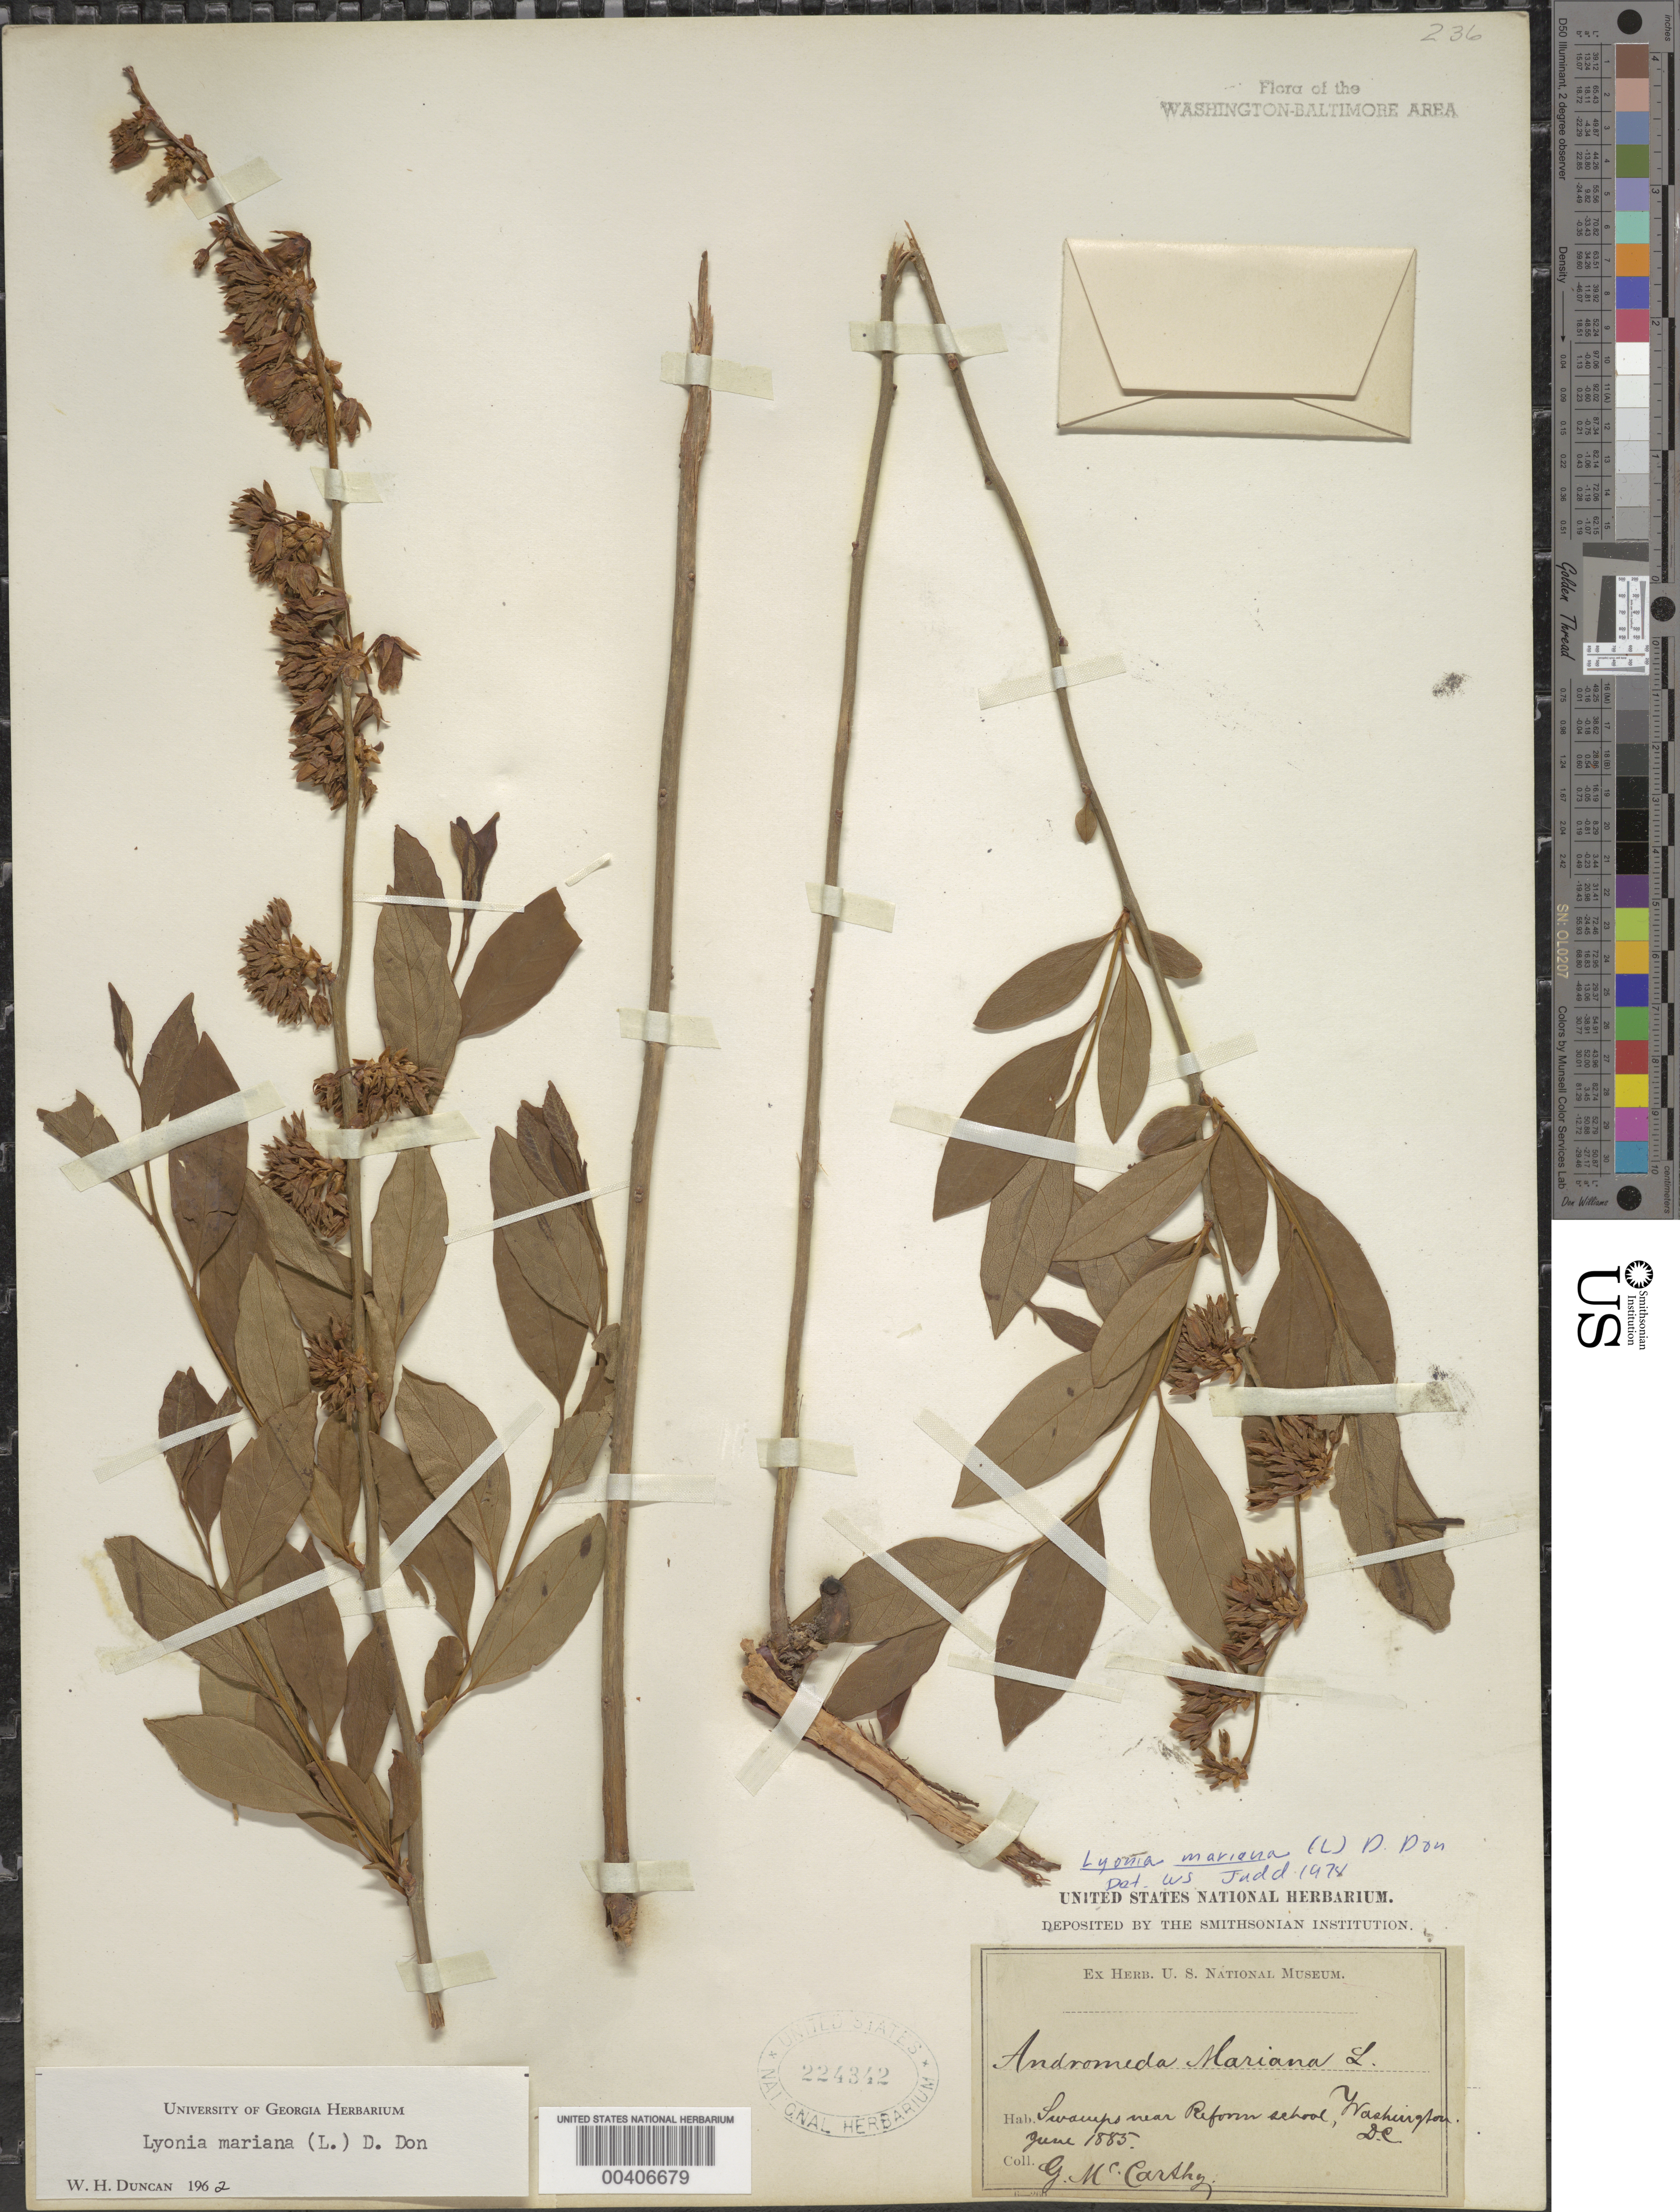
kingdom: Plantae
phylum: Tracheophyta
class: Magnoliopsida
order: Ericales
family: Ericaceae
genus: Lyonia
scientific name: Lyonia mariana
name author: (L.) D. Don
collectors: G. McCarthy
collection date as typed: Jun 1885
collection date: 1885-06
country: United States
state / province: District of Columbia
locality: Reform School vicinity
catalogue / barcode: US 224342